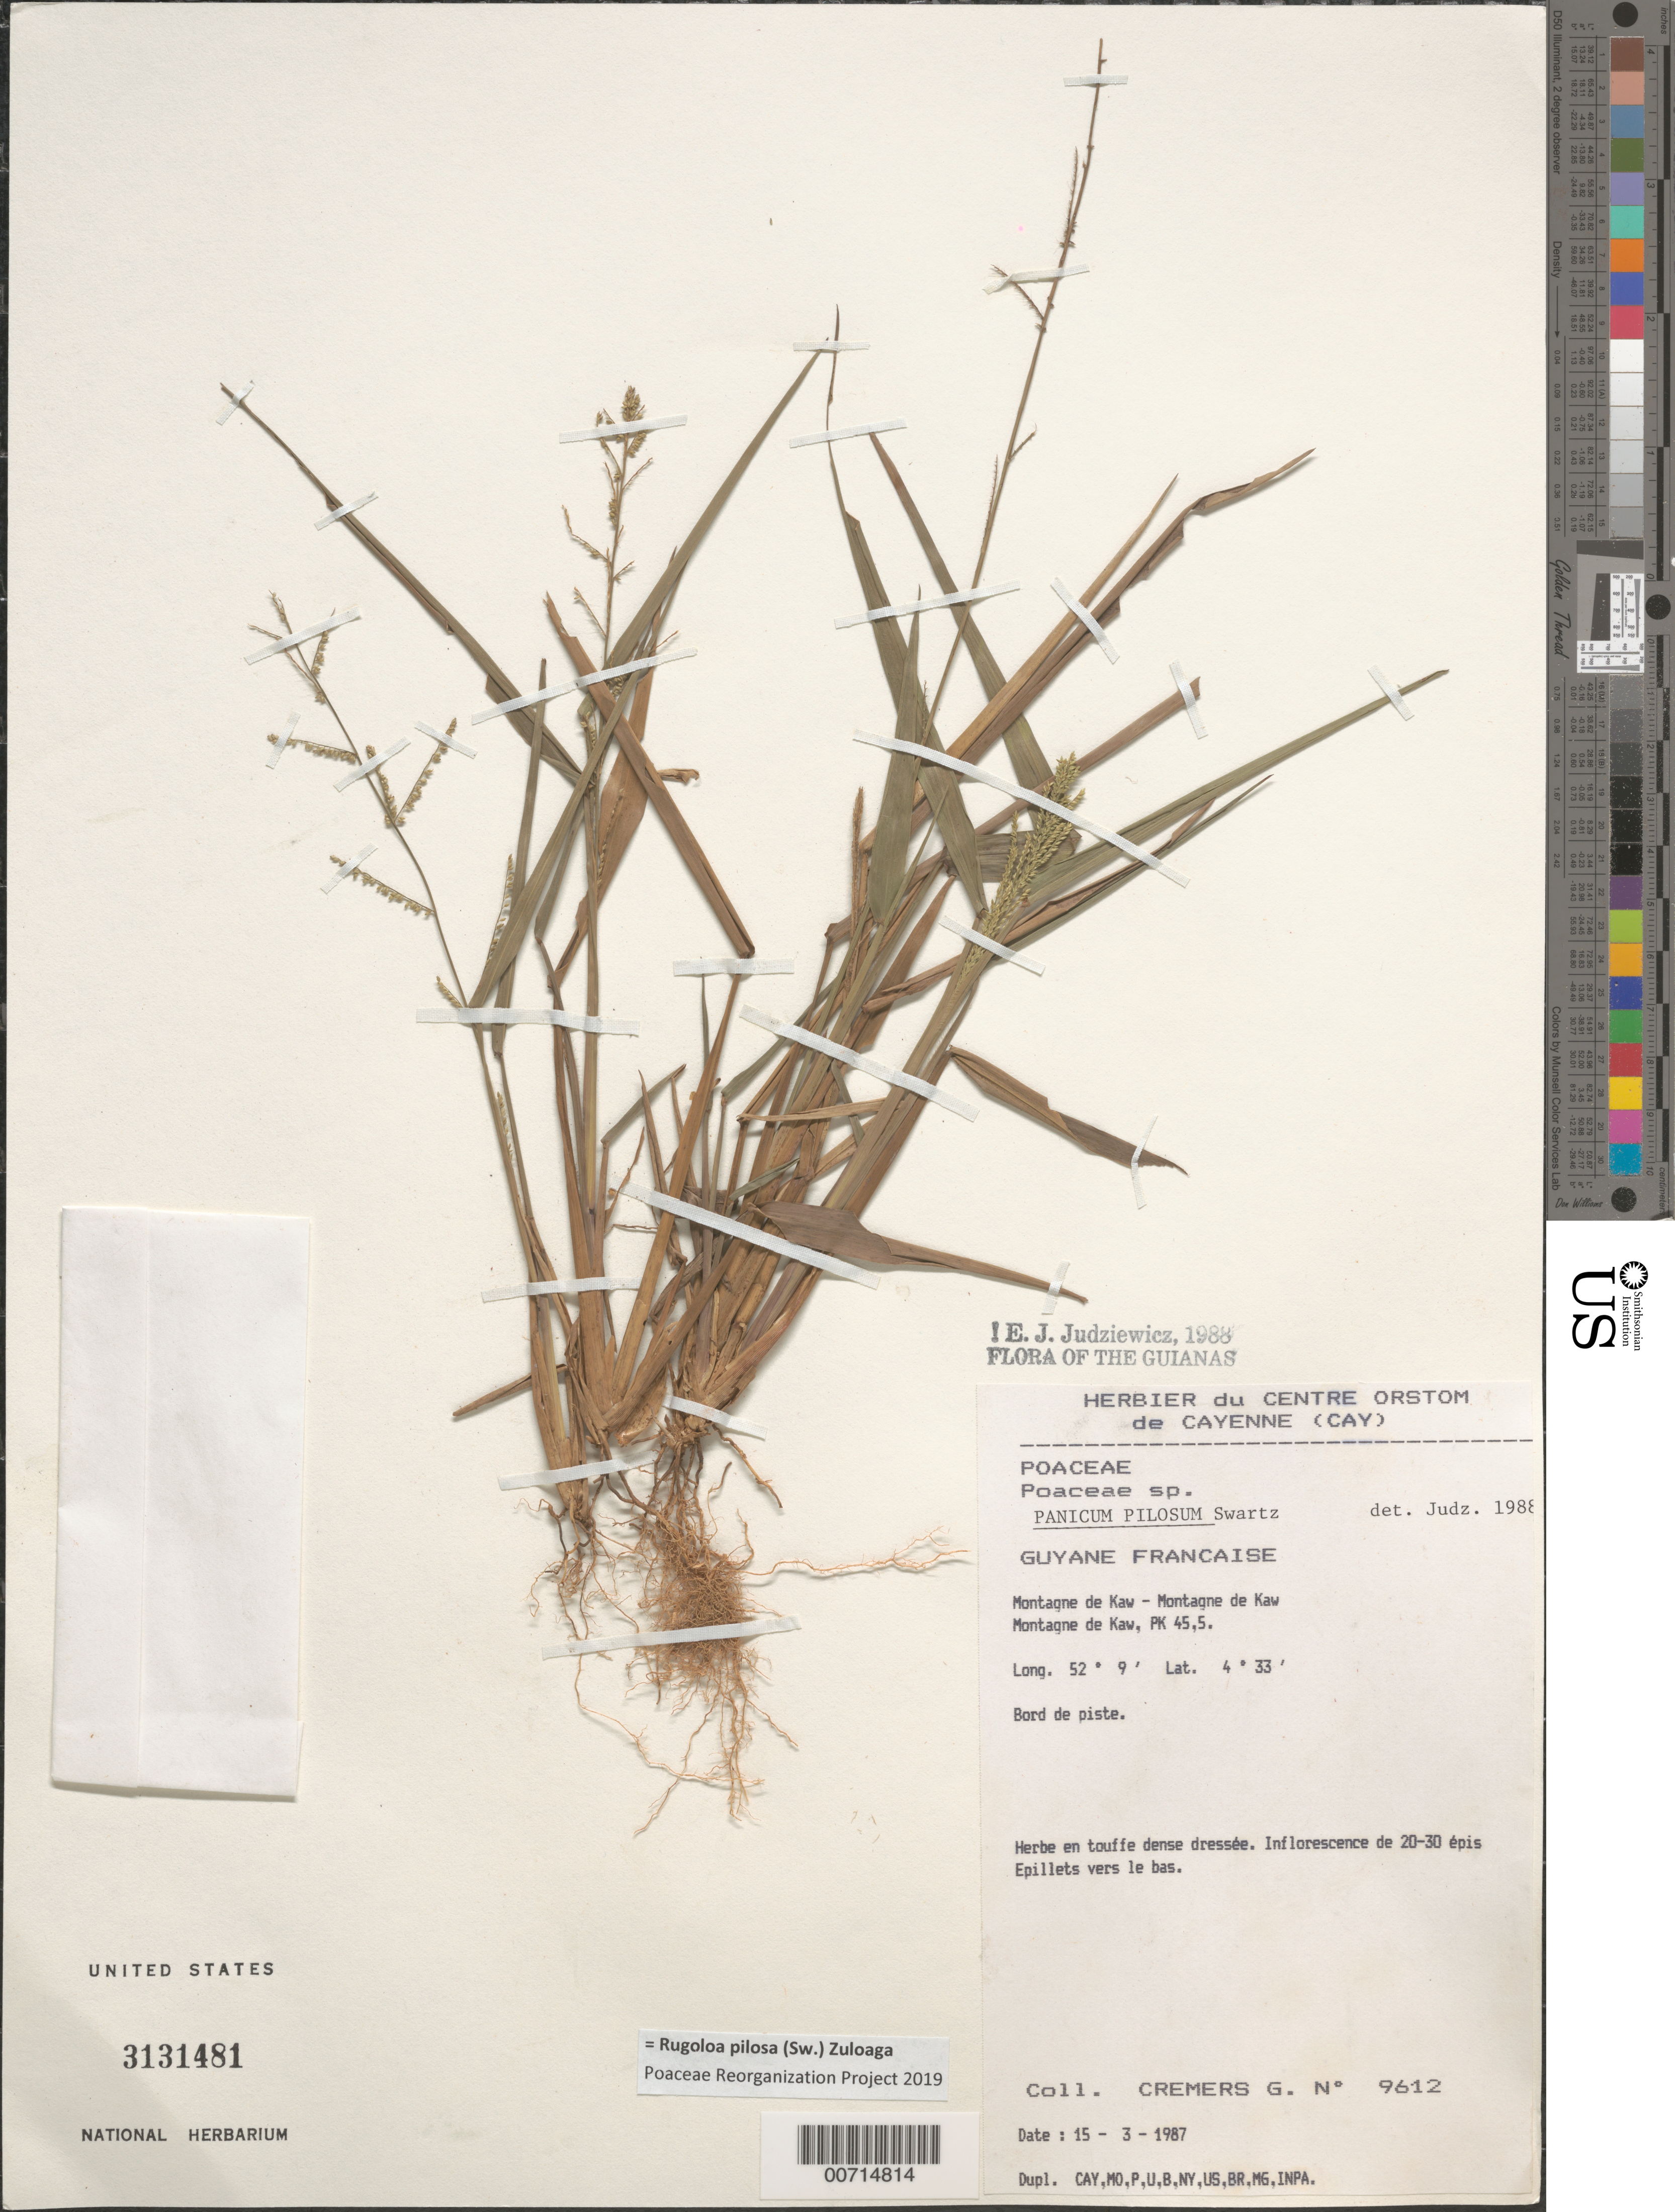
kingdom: Plantae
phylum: Tracheophyta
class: Liliopsida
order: Poales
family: Poaceae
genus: Panicum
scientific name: Panicum pilosum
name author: Sw.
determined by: Judziewicz, E. J.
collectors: G. Cremers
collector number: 9612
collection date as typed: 15-Mar-87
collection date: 1987-03-15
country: French Guiana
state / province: Cayenne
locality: Cayenne, Montagne de Kaw, Pk. 45.5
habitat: Roadside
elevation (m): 75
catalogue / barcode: US 3131481